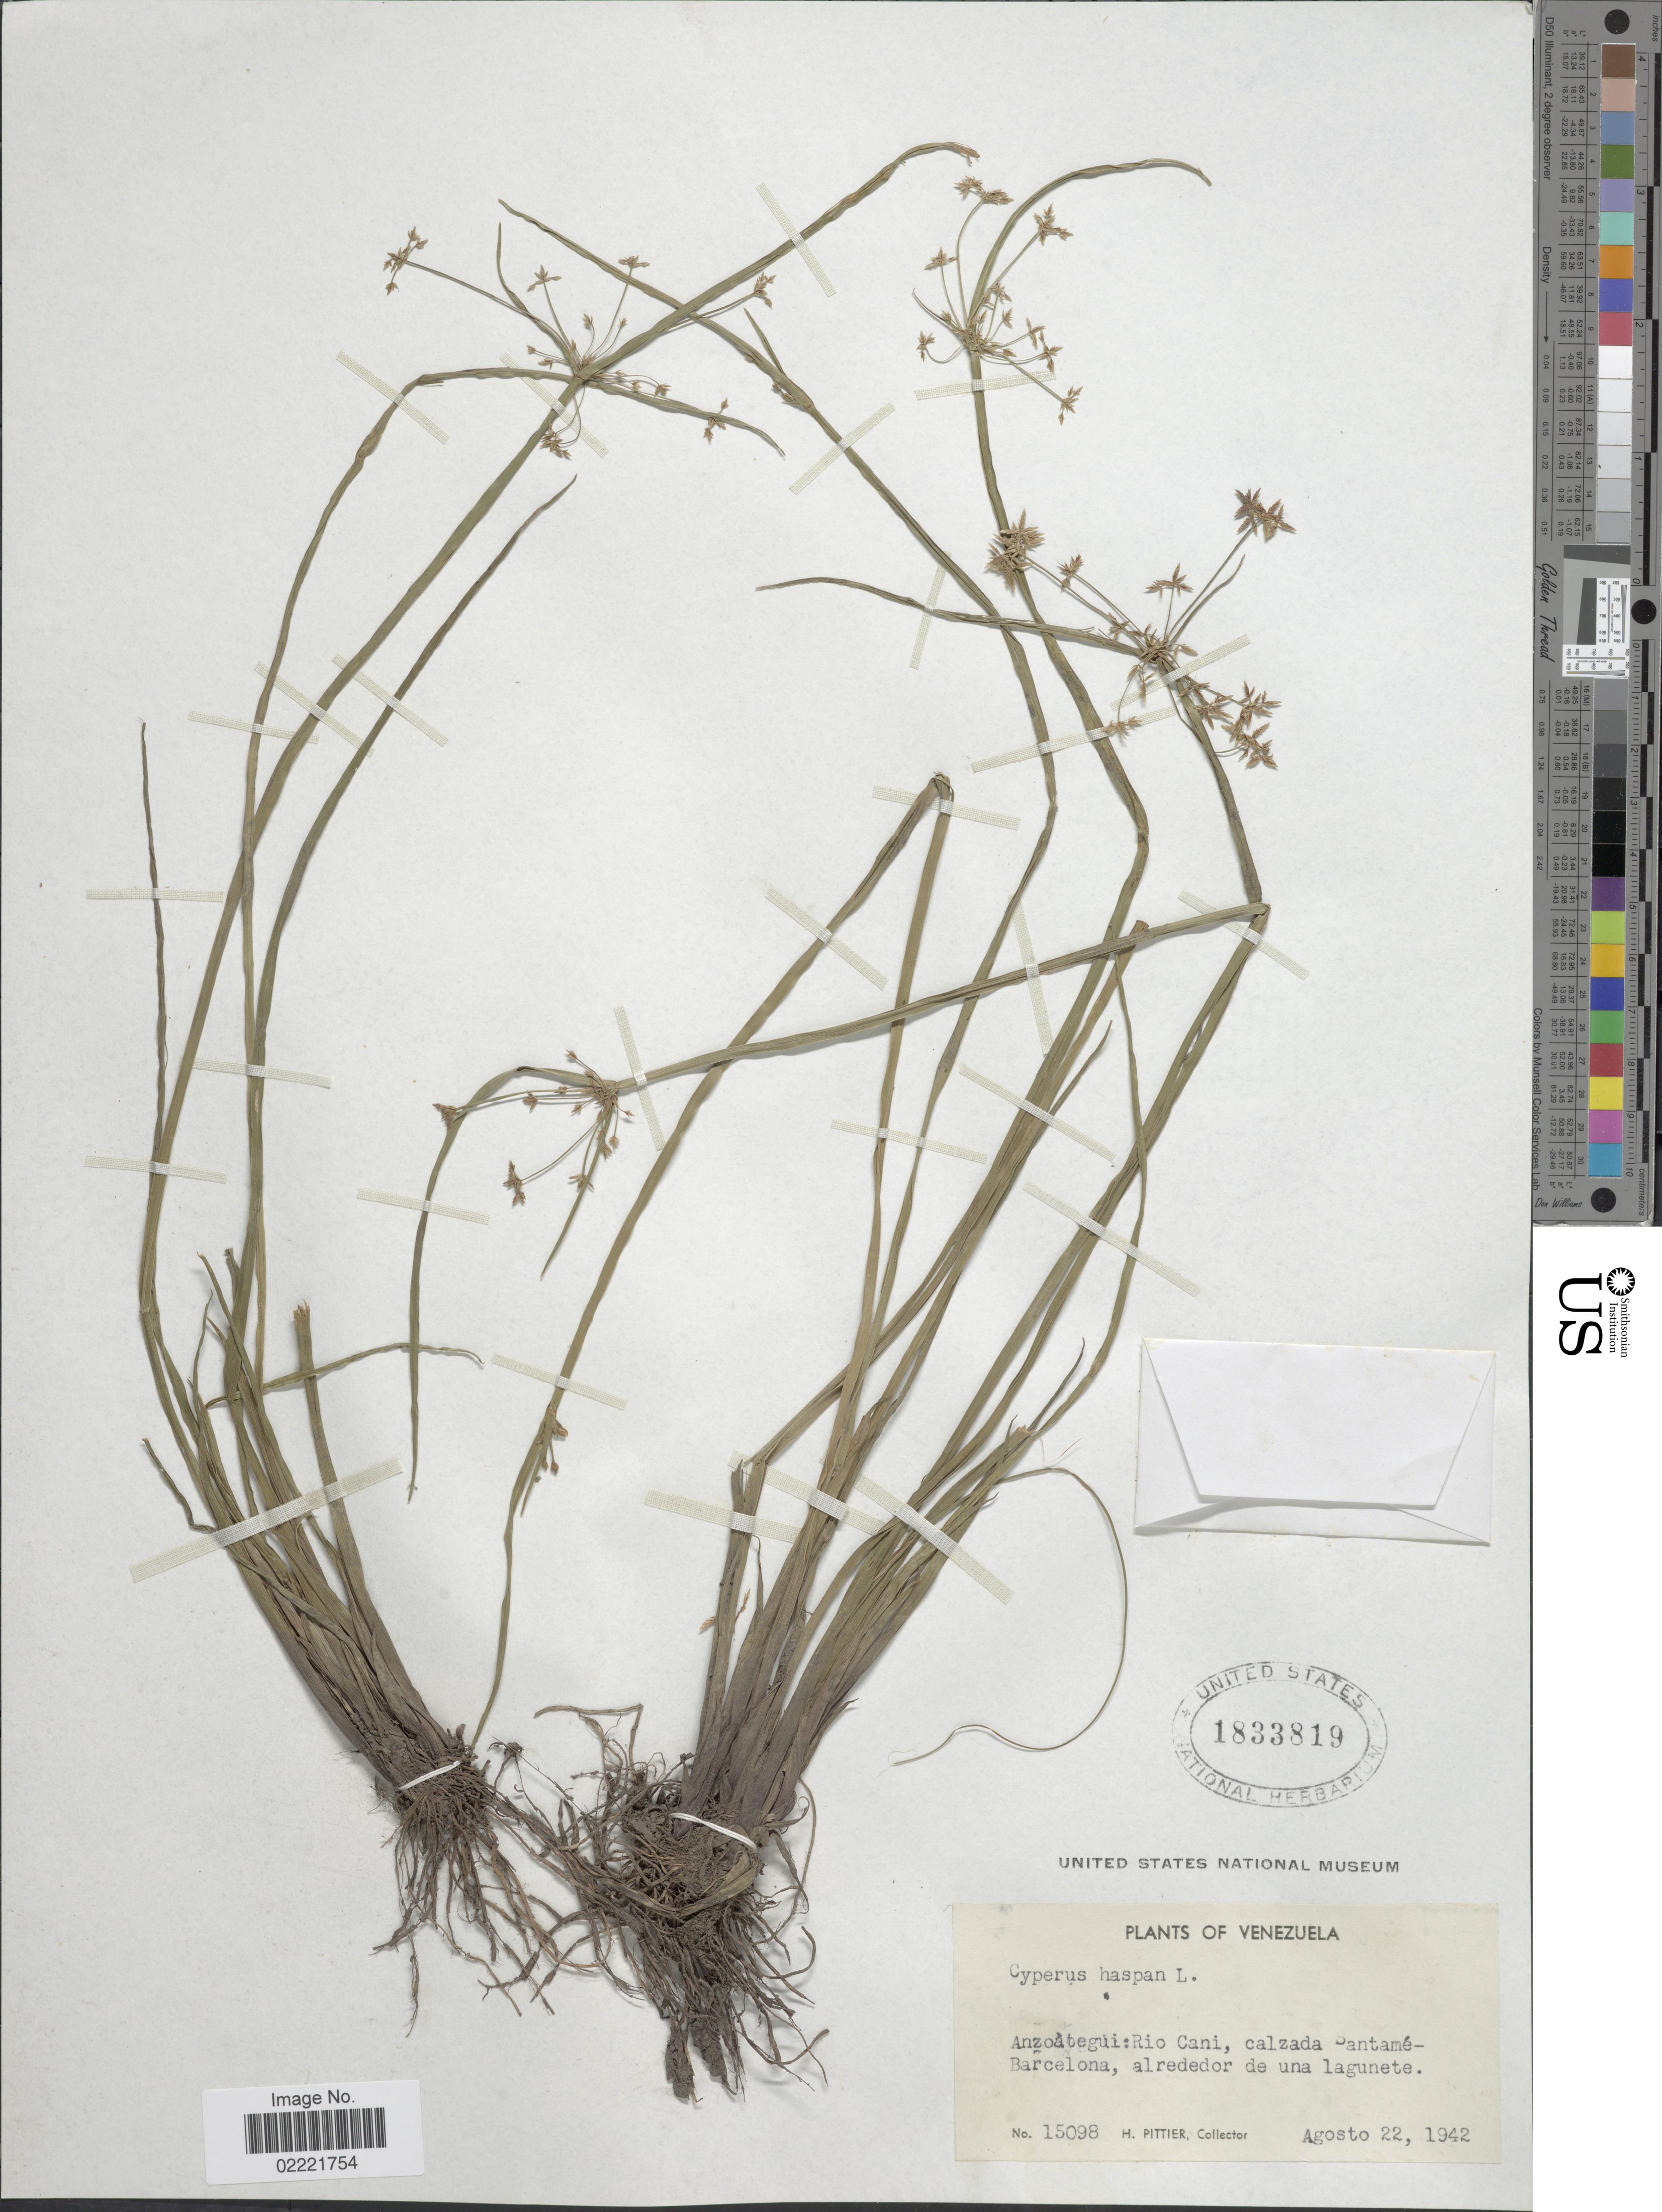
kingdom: Plantae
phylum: Tracheophyta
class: Liliopsida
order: Poales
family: Cyperaceae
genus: Cyperus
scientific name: Cyperus haspan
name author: L.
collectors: H. F. Pittier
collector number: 15098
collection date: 1942-08-22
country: Venezuela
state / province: Anzoategui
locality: Rio Cani, calzada Santamé-Barcelona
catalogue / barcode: US 1833819